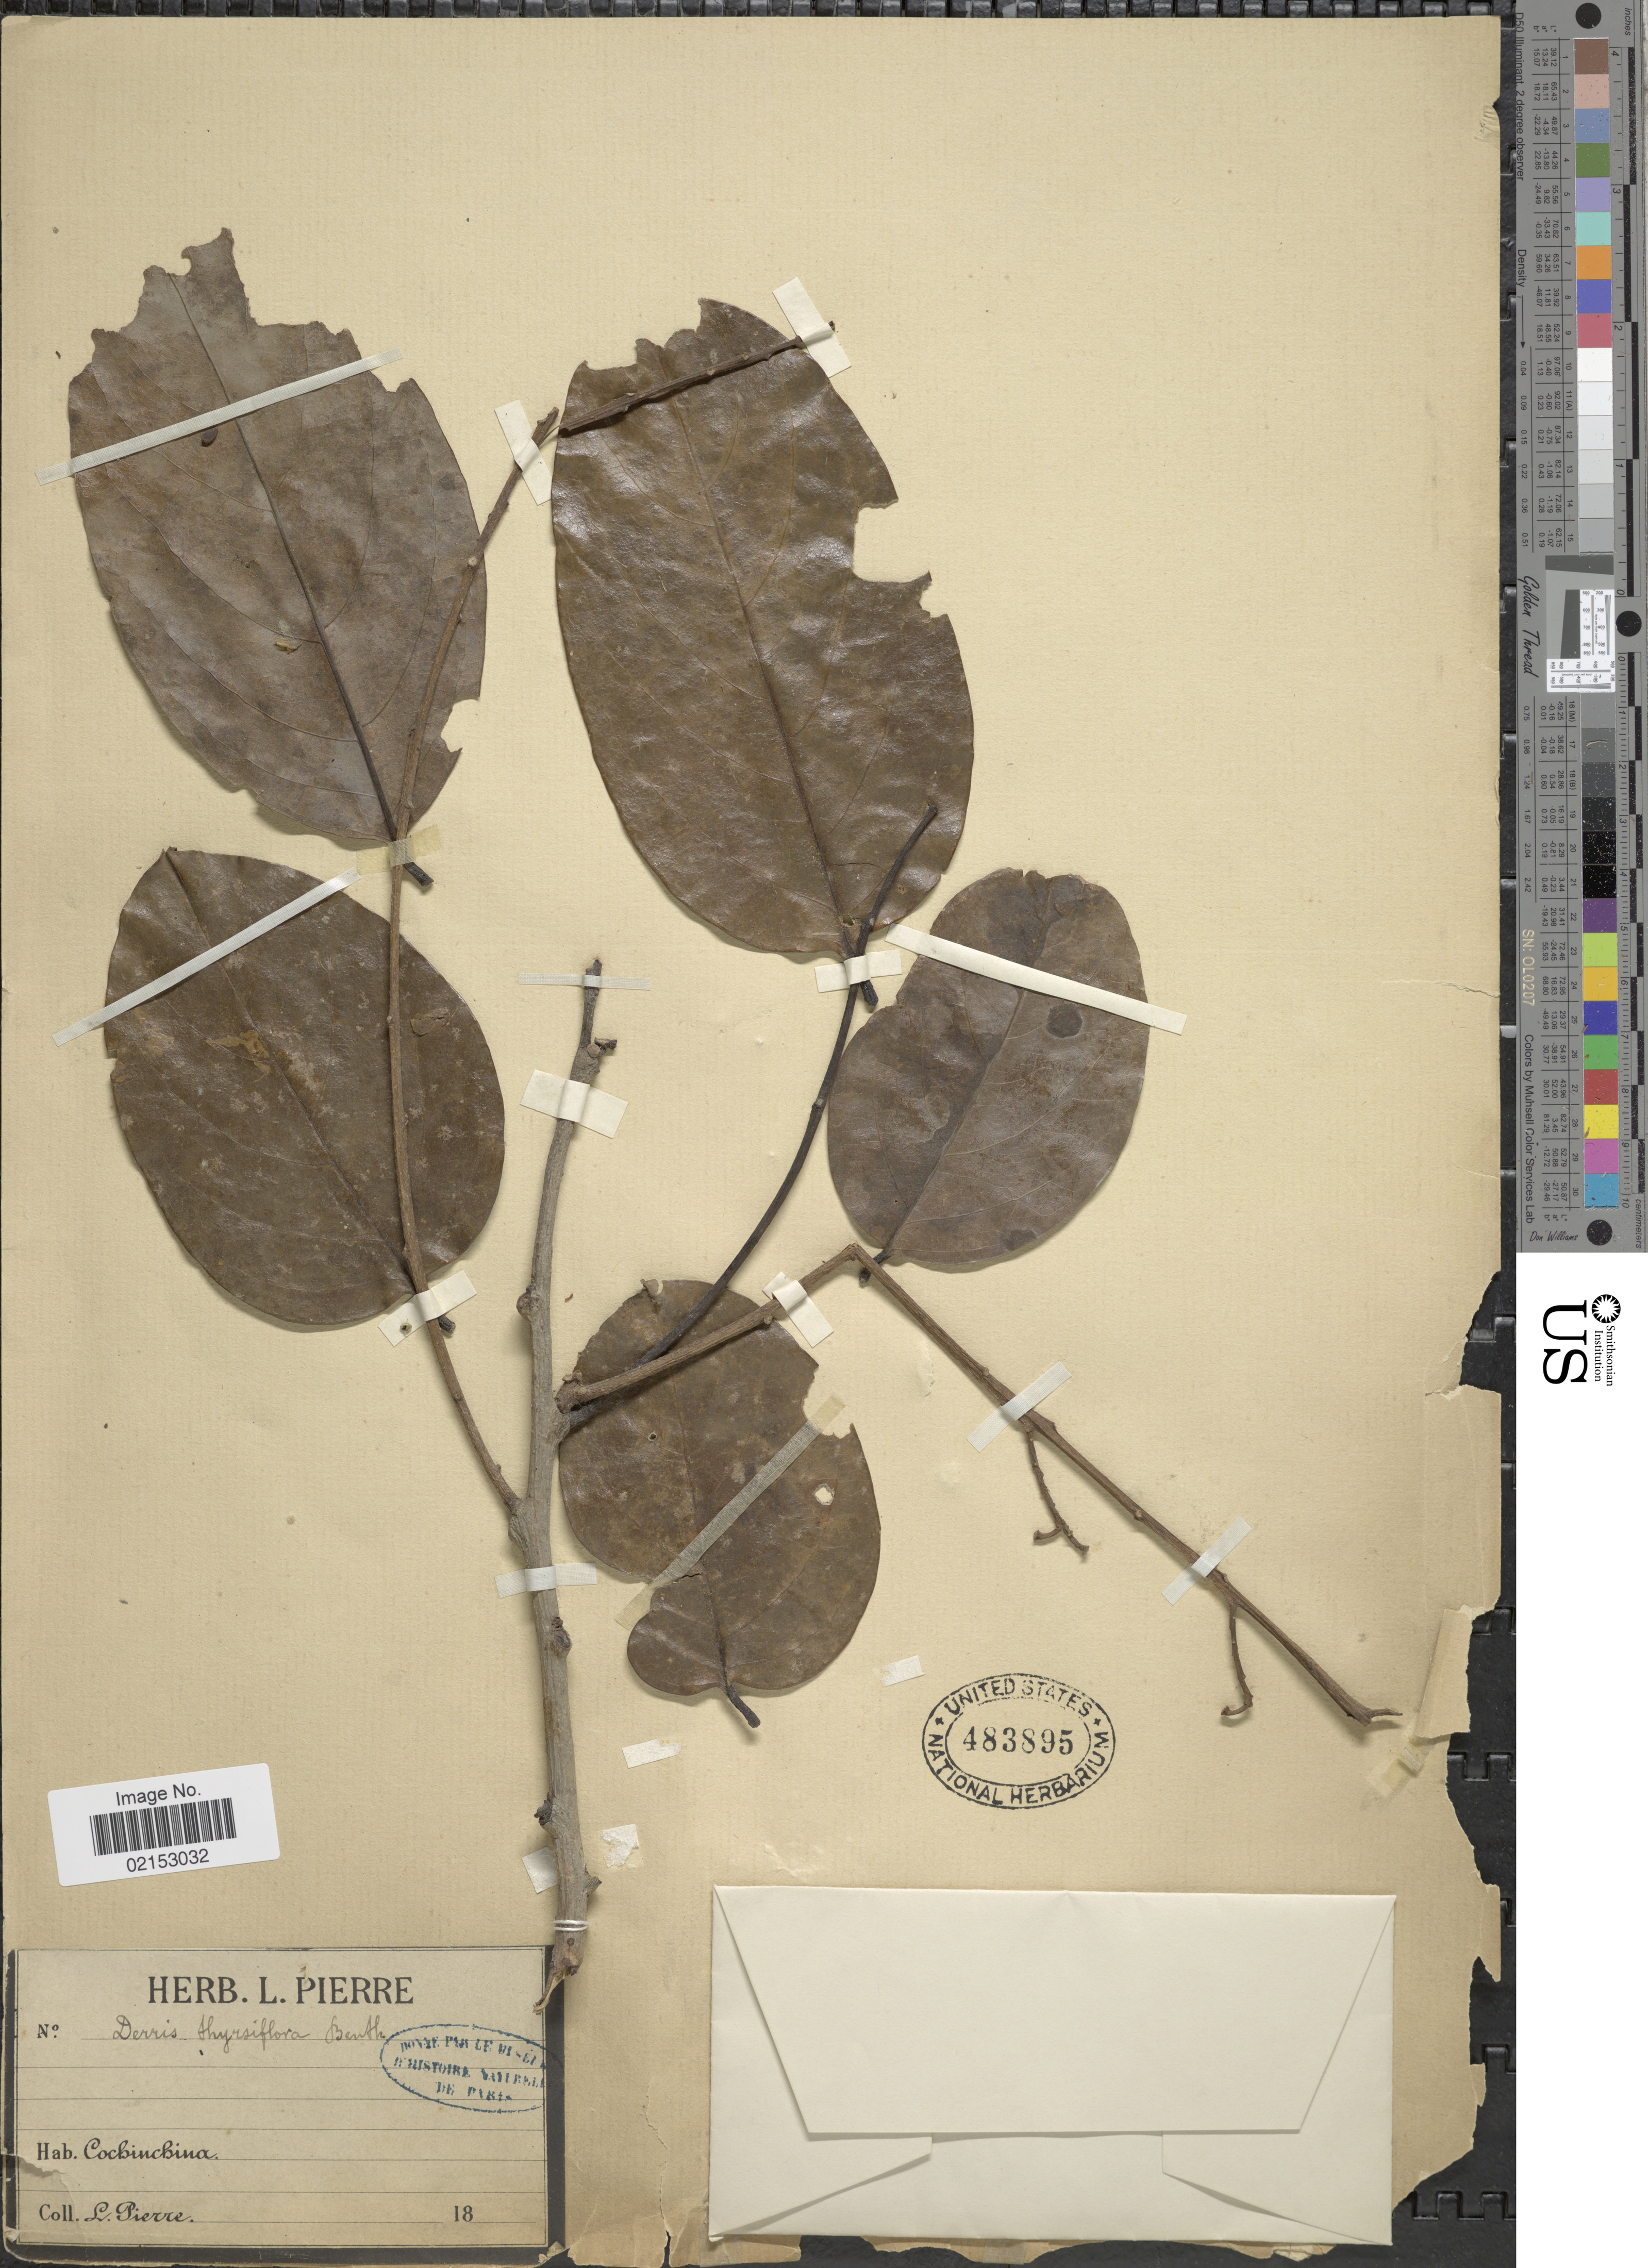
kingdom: Plantae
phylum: Tracheophyta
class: Magnoliopsida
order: Fabales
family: Fabaceae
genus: Aganope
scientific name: Aganope thyrsiflora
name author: (Benth.) Polhill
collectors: L. Pierre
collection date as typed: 18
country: Vietnam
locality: Cochinchina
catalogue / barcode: US 483895